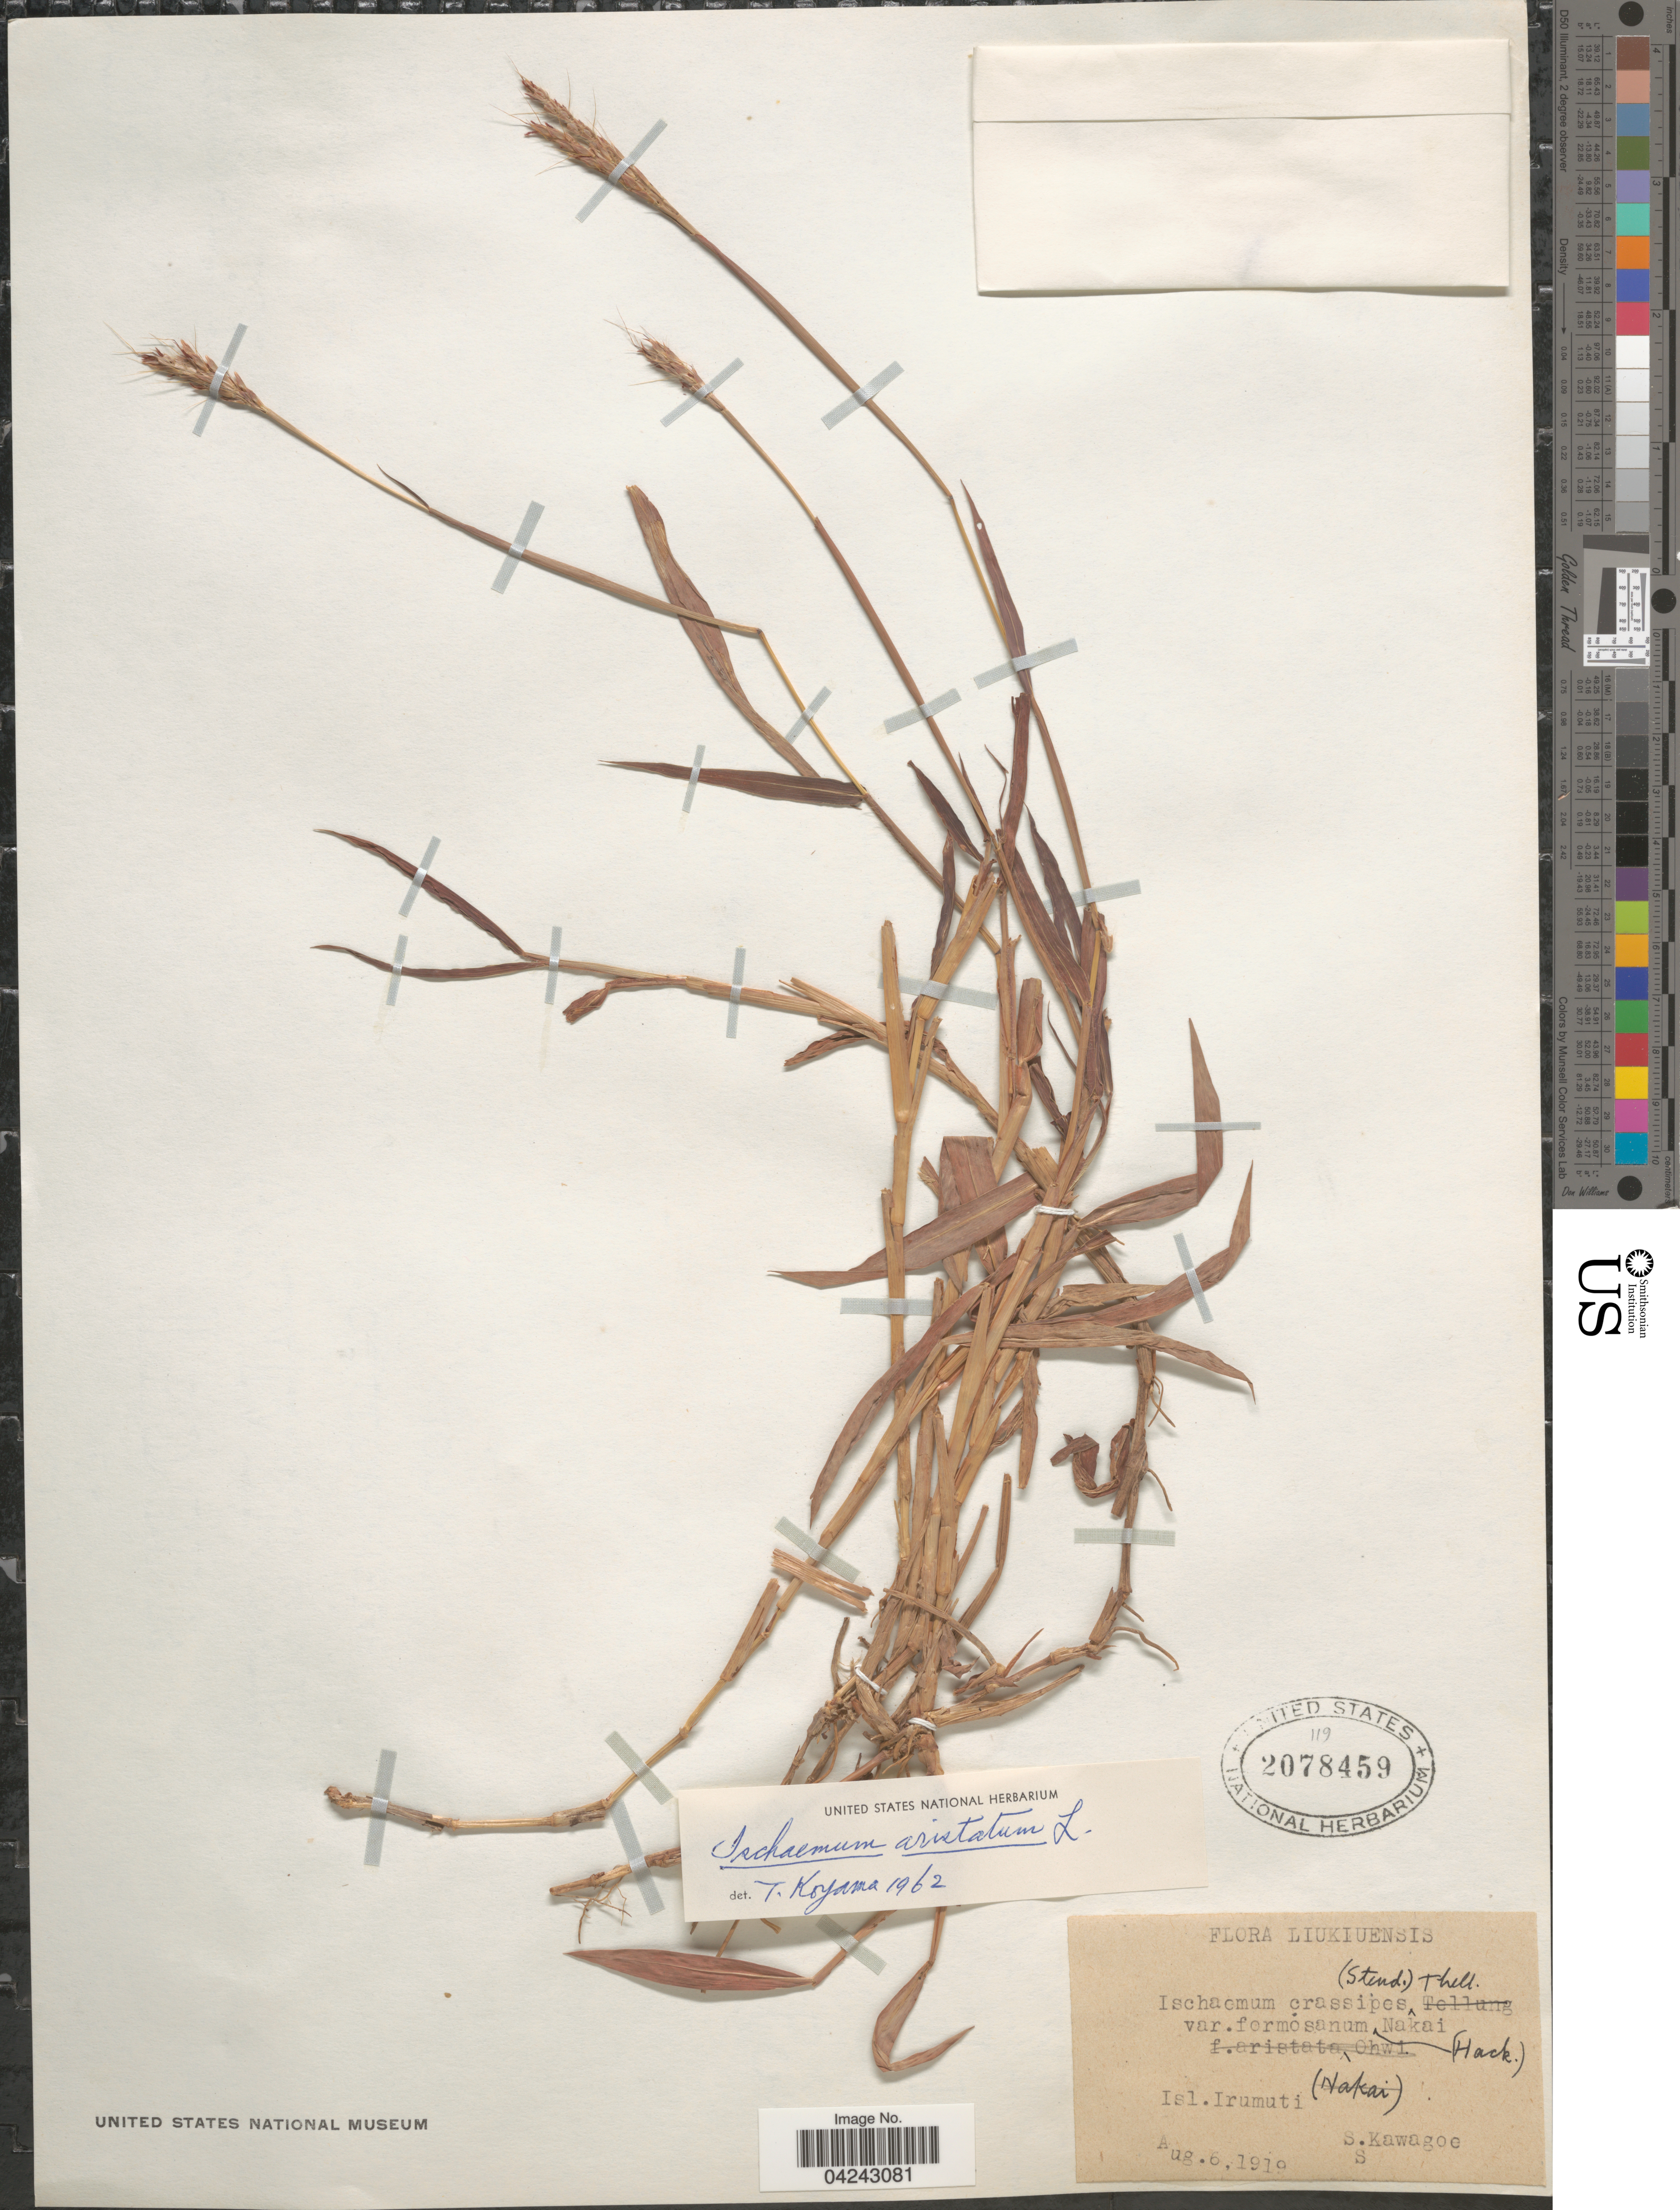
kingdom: Plantae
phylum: Tracheophyta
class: Liliopsida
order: Poales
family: Poaceae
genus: Ischaemum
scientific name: Ischaemum aristatum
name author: L.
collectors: S. Kawagoe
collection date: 1919-08-06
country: Japan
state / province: Okinawa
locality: Liukiuensis. Isl. Irumuti.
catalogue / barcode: US 2078459